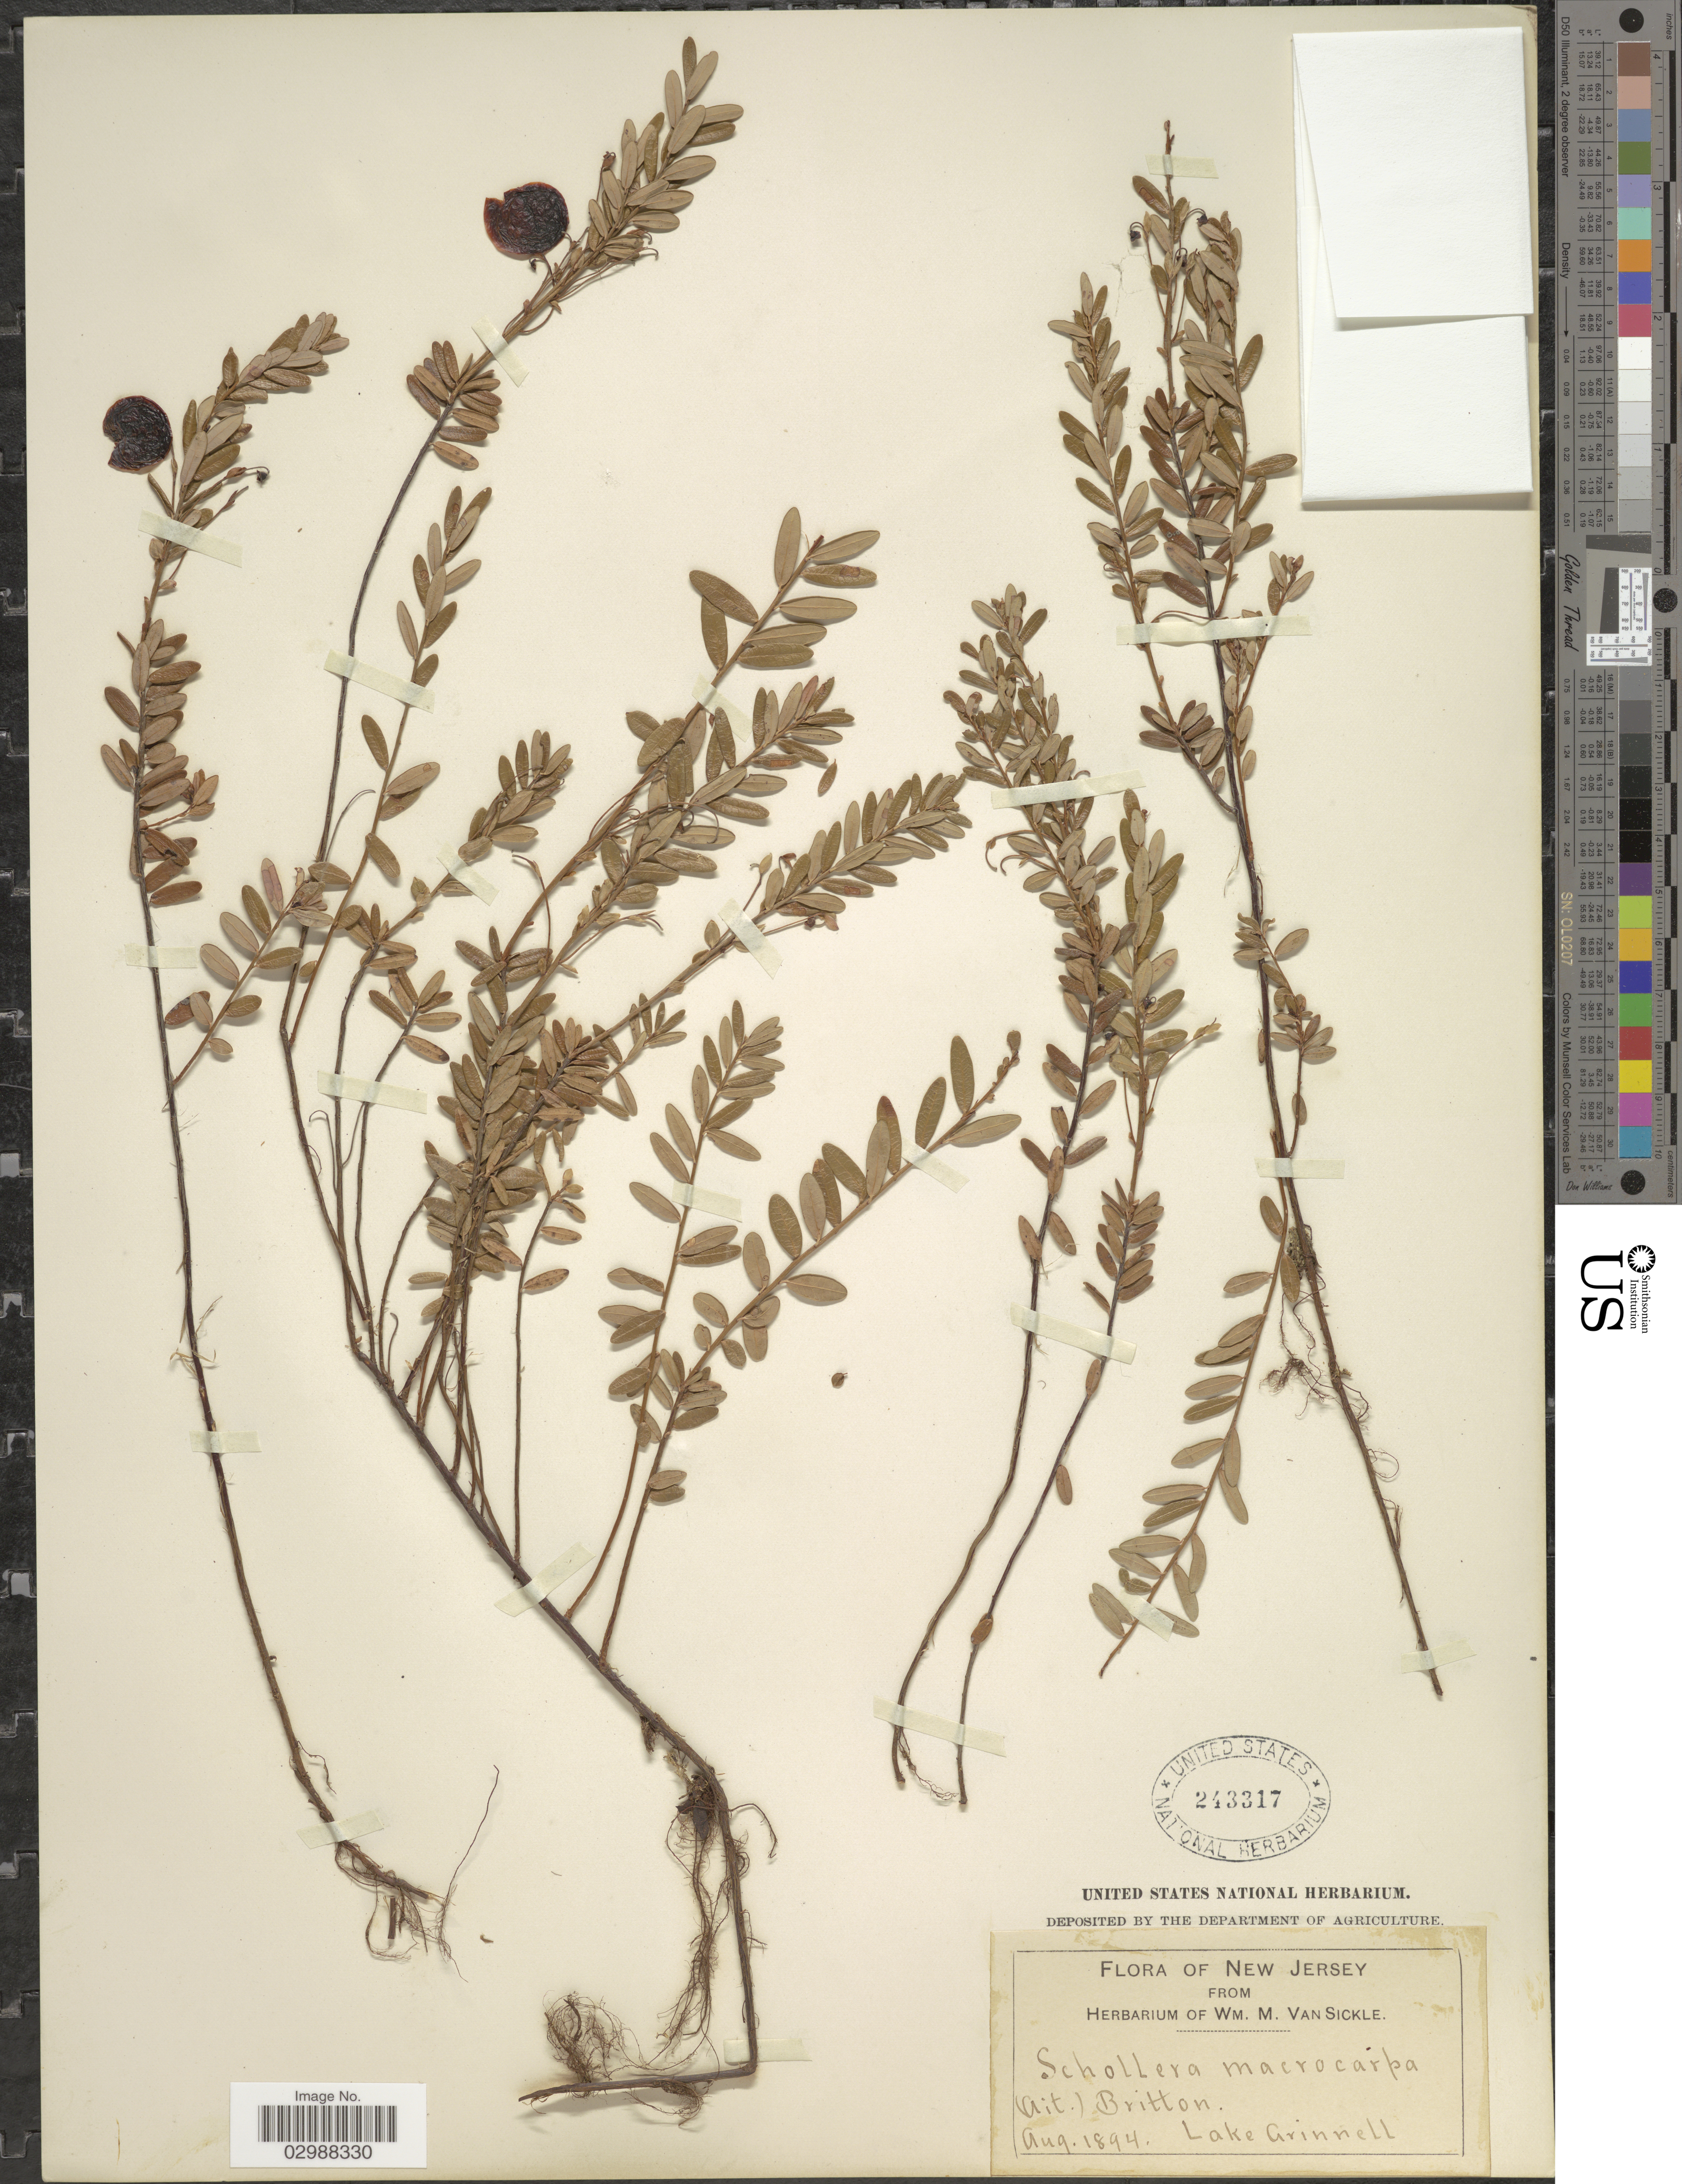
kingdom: Plantae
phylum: Tracheophyta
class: Magnoliopsida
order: Ericales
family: Ericaceae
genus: Vaccinium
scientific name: Vaccinium macrocarpon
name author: Aiton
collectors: W. M. Van Sickle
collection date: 1894-08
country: United States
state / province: New Jersey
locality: Lake Grinnell.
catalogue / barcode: US 243317